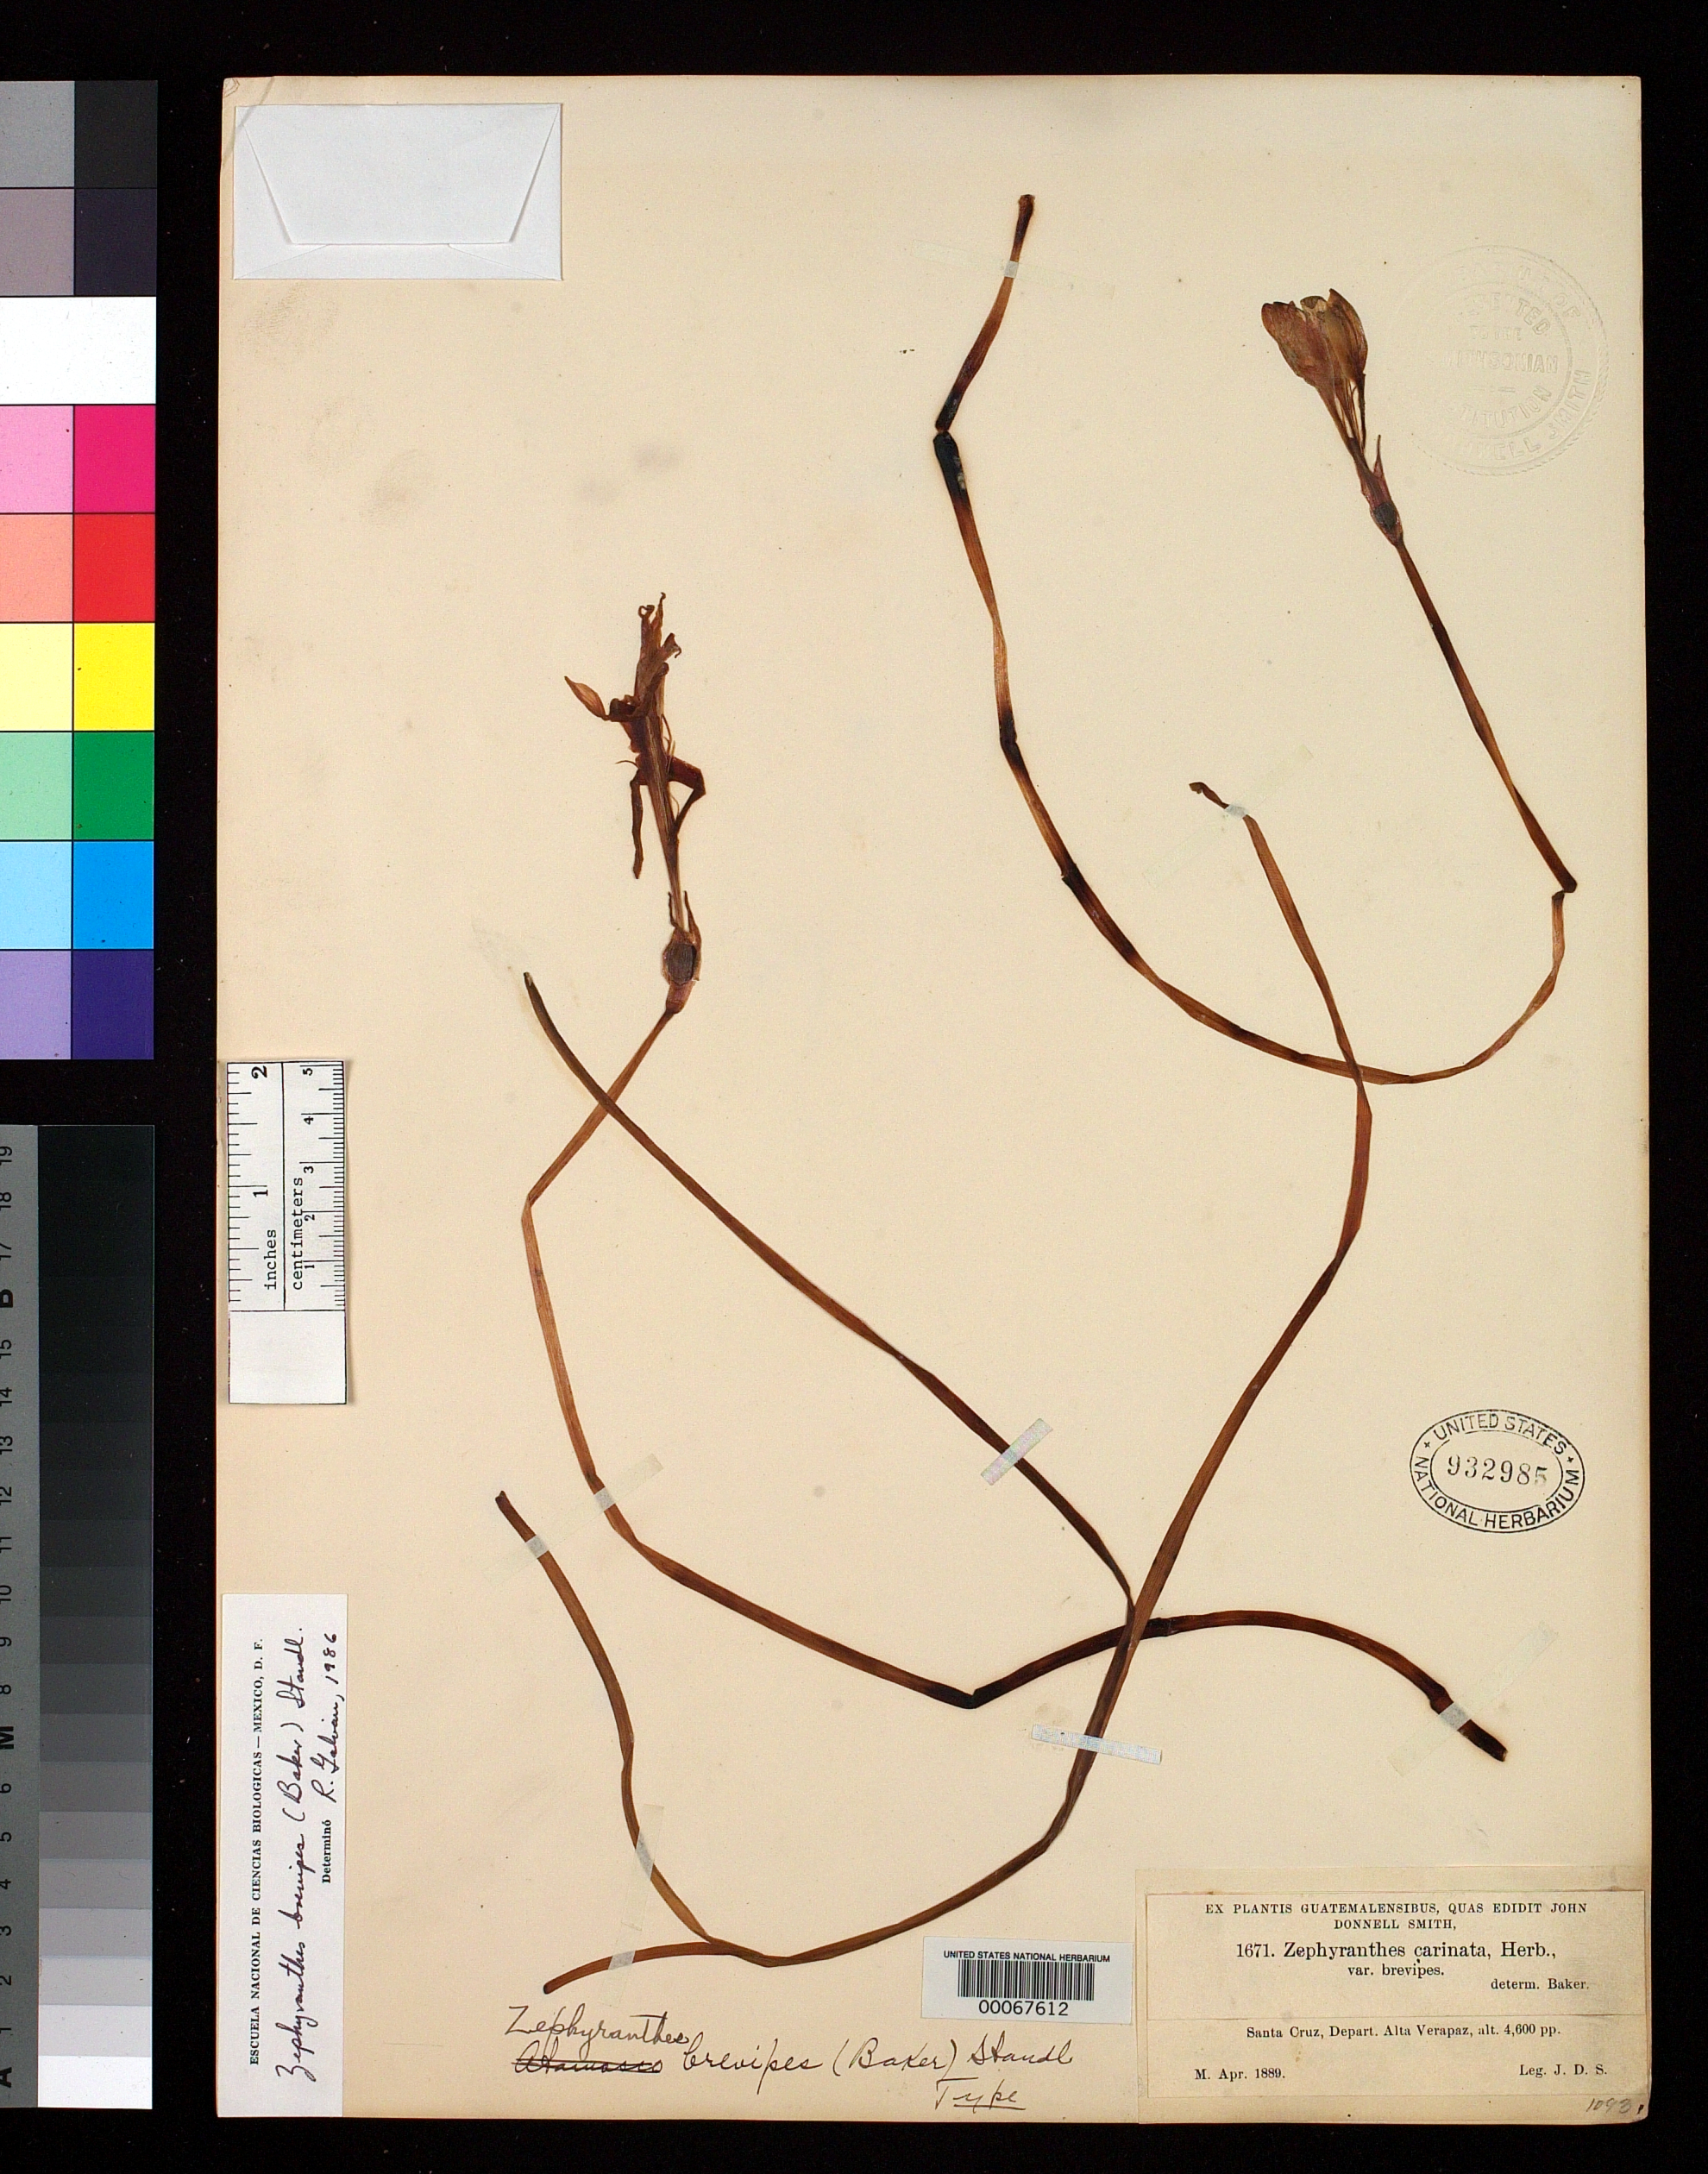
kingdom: Plantae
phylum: Tracheophyta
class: Liliopsida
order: Asparagales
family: Amaryllidaceae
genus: Zephyranthes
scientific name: Zephyranthes brevipes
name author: C.F. Baker ex Standl.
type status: Holotype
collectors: J. Donnell Smith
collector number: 1671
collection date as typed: Apr 1889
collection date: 1889-04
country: Guatemala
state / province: Alta Verapaz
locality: Santa Cruz; alt. 4600 ft.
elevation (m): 1402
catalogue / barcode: US 932985